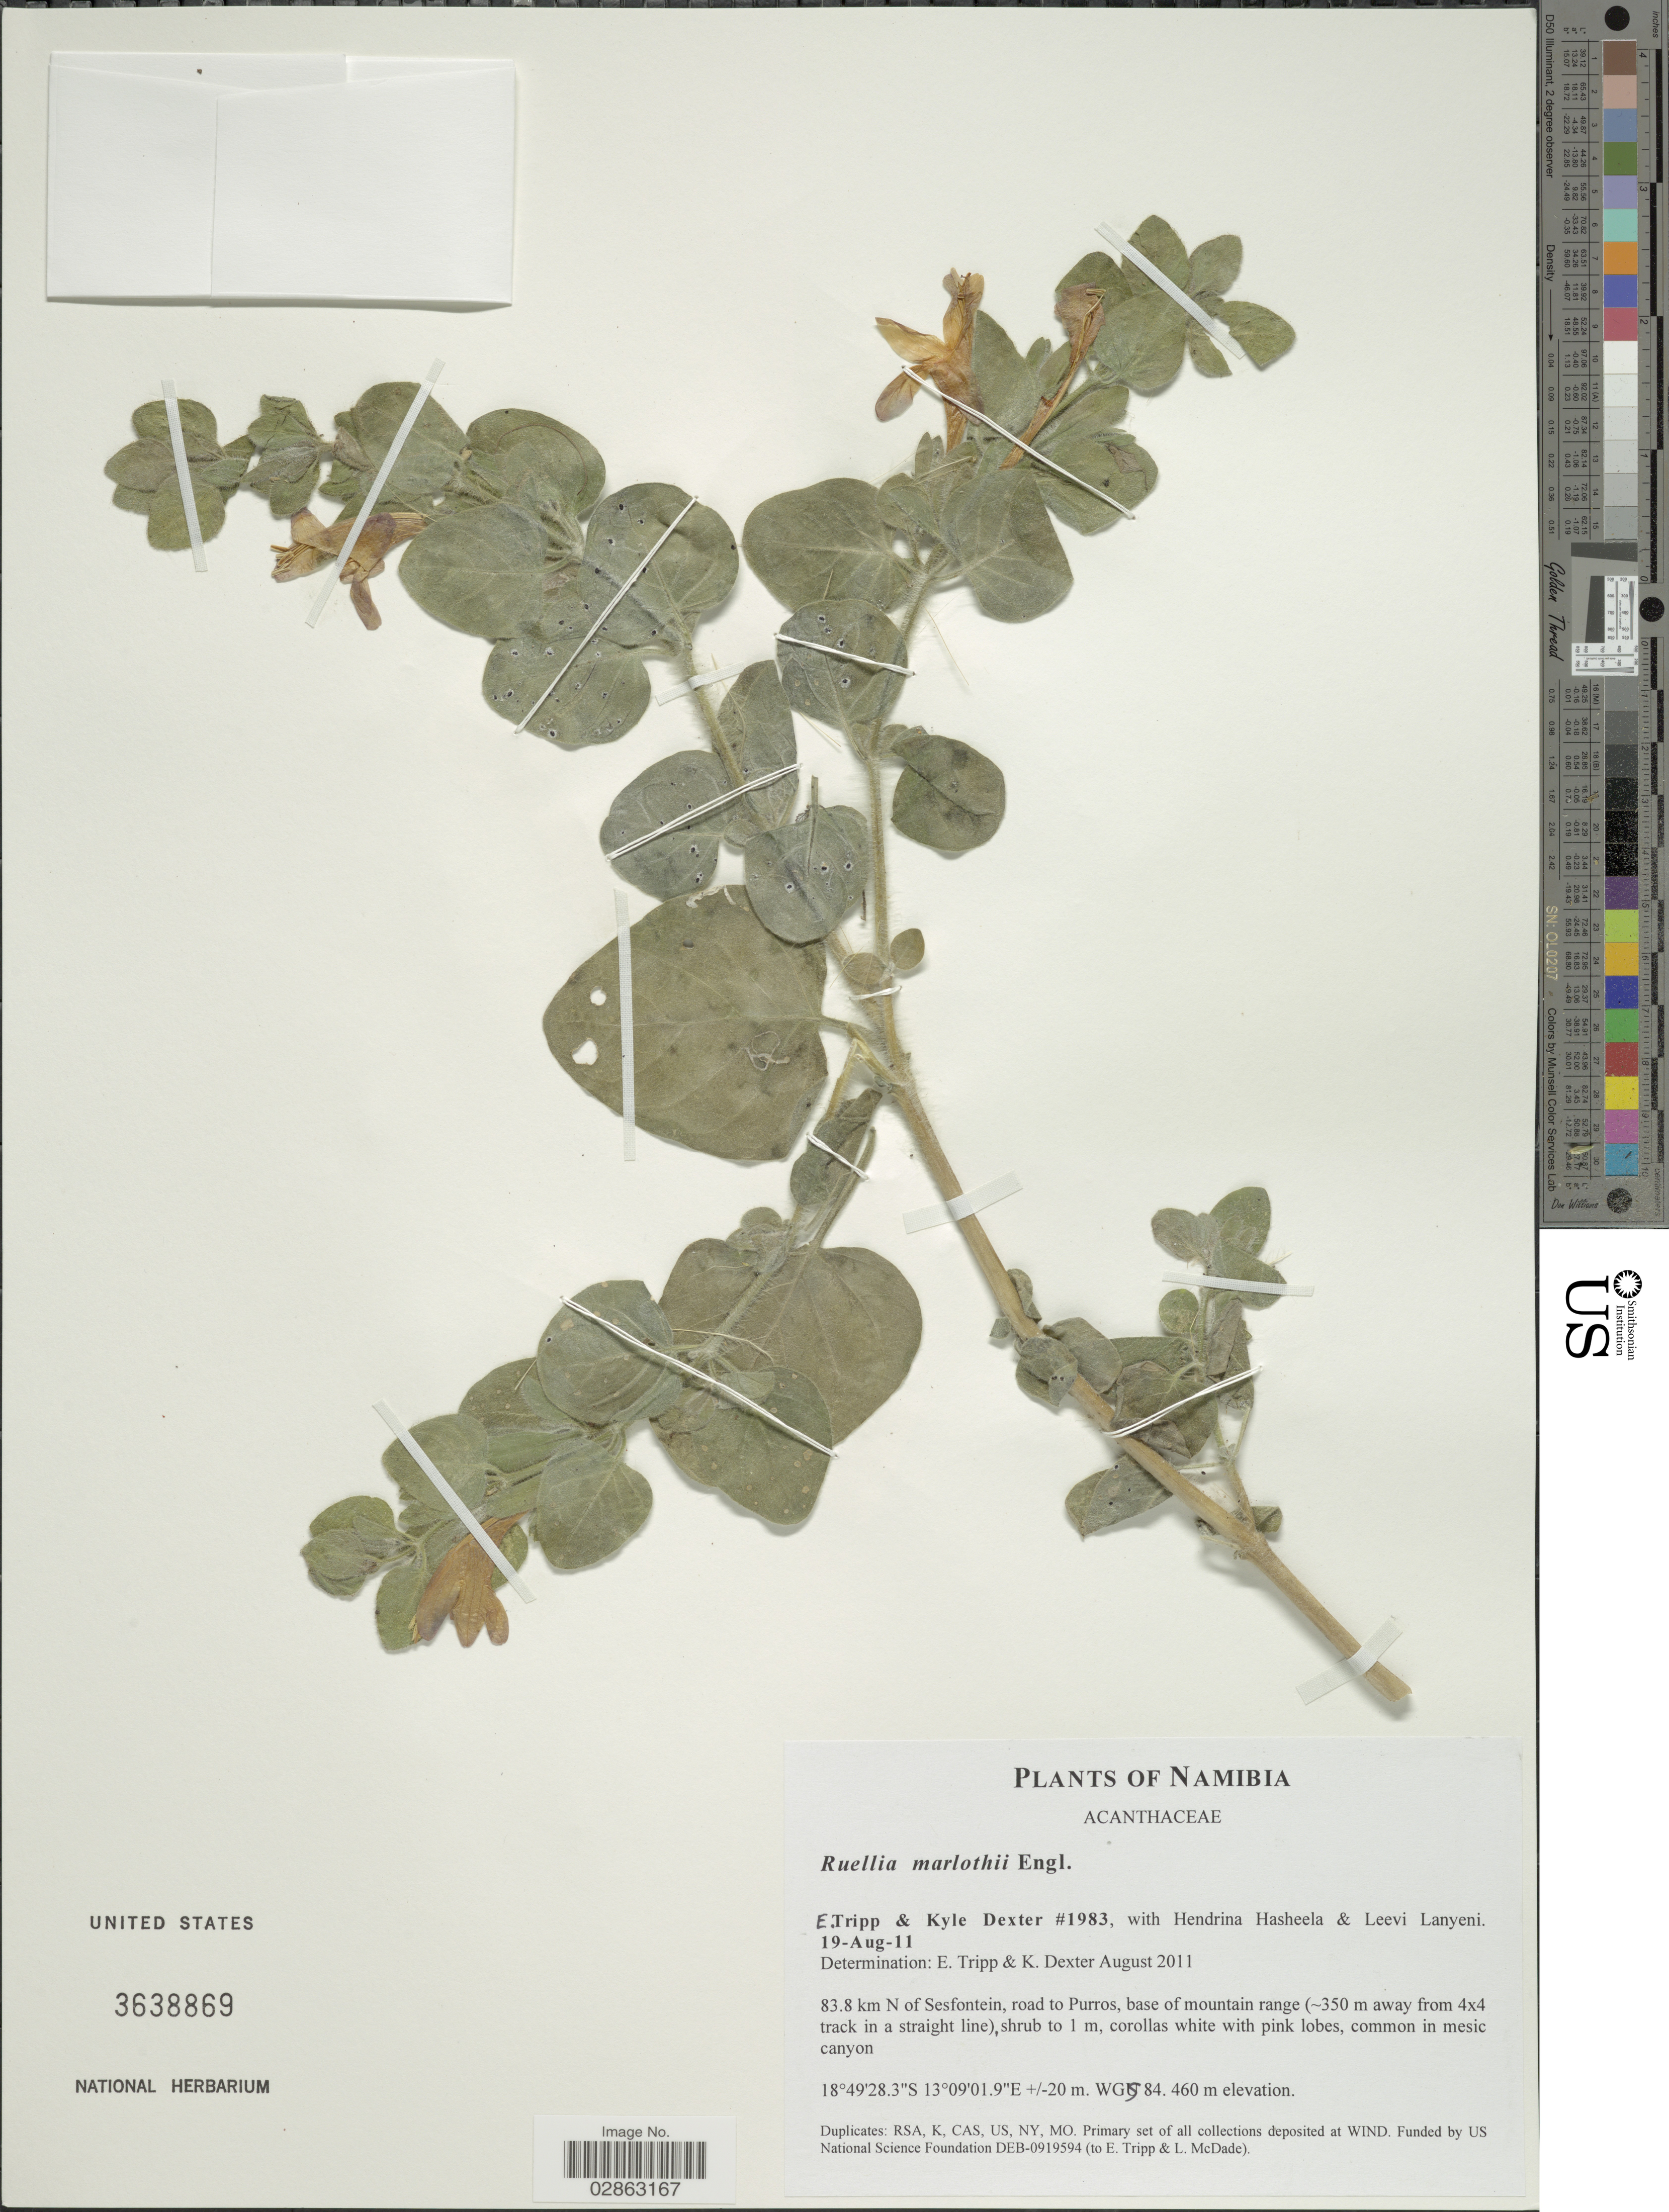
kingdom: Plantae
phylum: Tracheophyta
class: Magnoliopsida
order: Lamiales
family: Acanthaceae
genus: Ruellia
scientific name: Ruellia marlothii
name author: Engl.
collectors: E. Tripp, K. Dexter, H. Hasheela & L. Lanyeni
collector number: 1983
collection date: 2011-08-19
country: Namibia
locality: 83.8 km N of Sesfontein, road to Purros, base of mountain range (~350 m away from 4x4 track in a straight line).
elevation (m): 460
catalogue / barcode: US 3638869